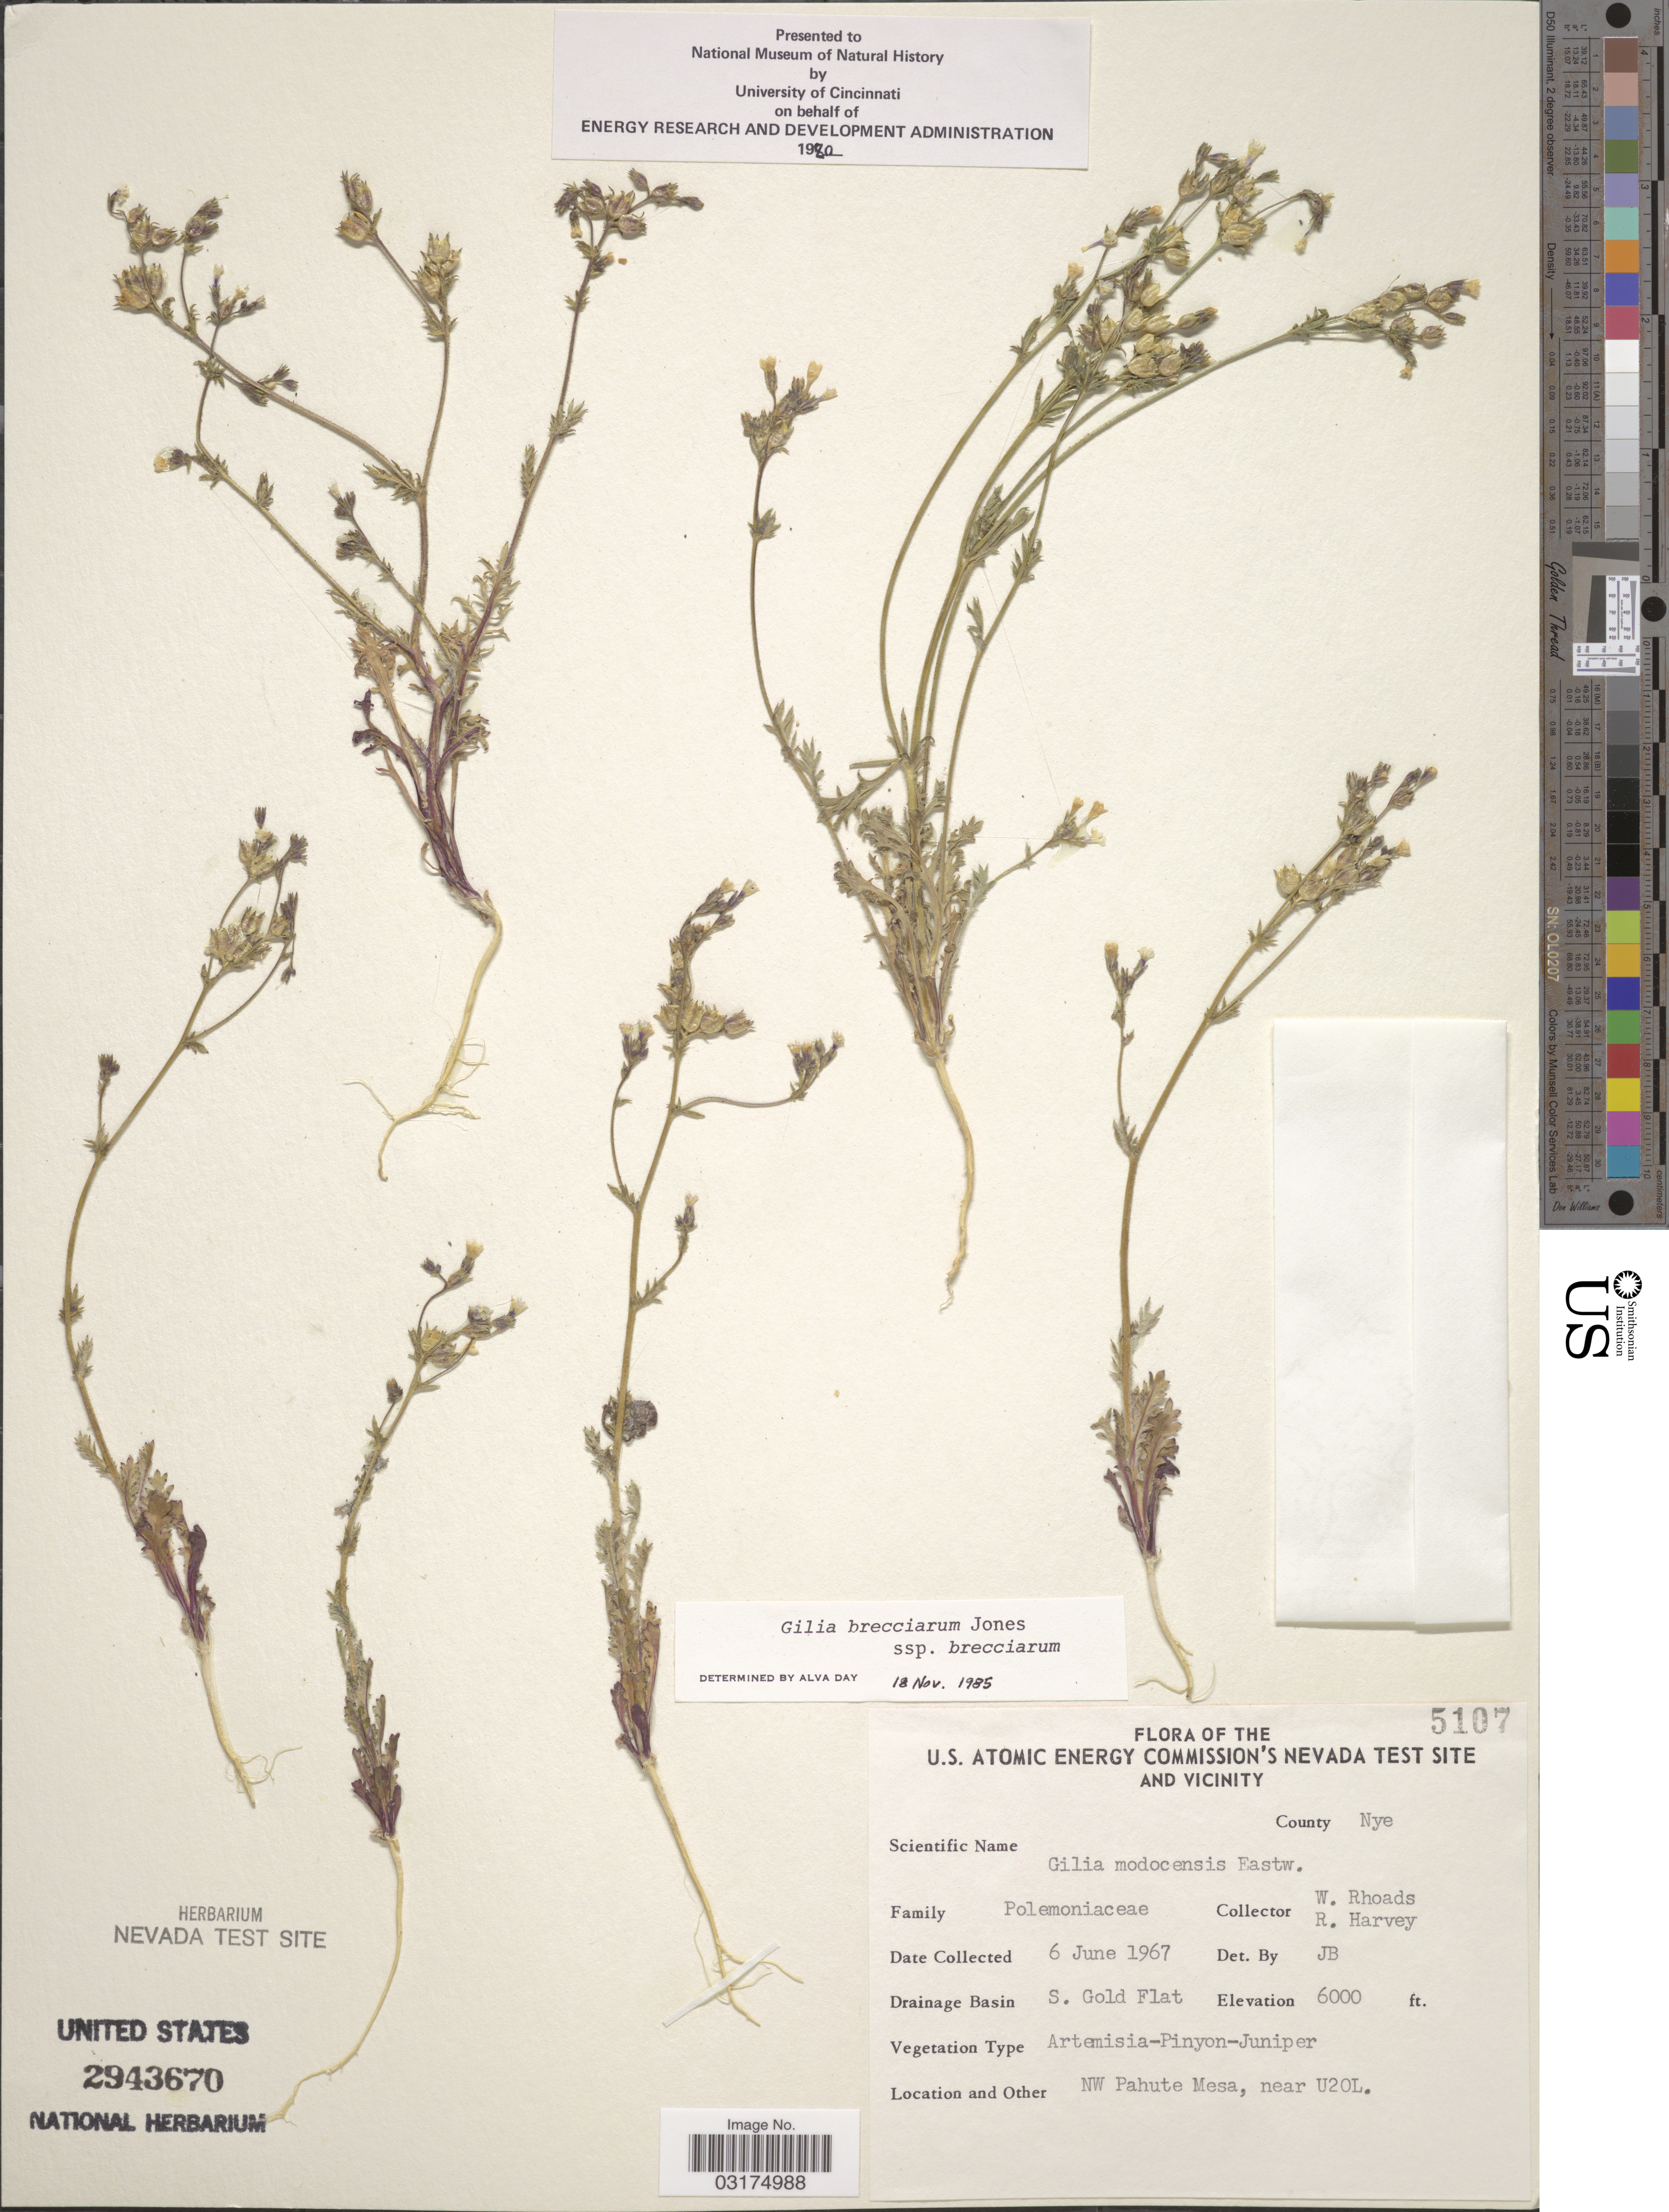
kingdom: Plantae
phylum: Tracheophyta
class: Magnoliopsida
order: Ericales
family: Polemoniaceae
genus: Gilia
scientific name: Gilia brecciarum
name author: M.E. Jones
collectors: W. Rhoads & R. Harvey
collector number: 5107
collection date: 1967-06-06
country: United States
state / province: Nevada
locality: The U. S. Atomic Energy Commission's Nevada Test Site and Vicinity. County Nye. Drainage Basin S. Gold Flat. NW Pahute Mesa, near U20L.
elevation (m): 1829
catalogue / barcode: US 2943670